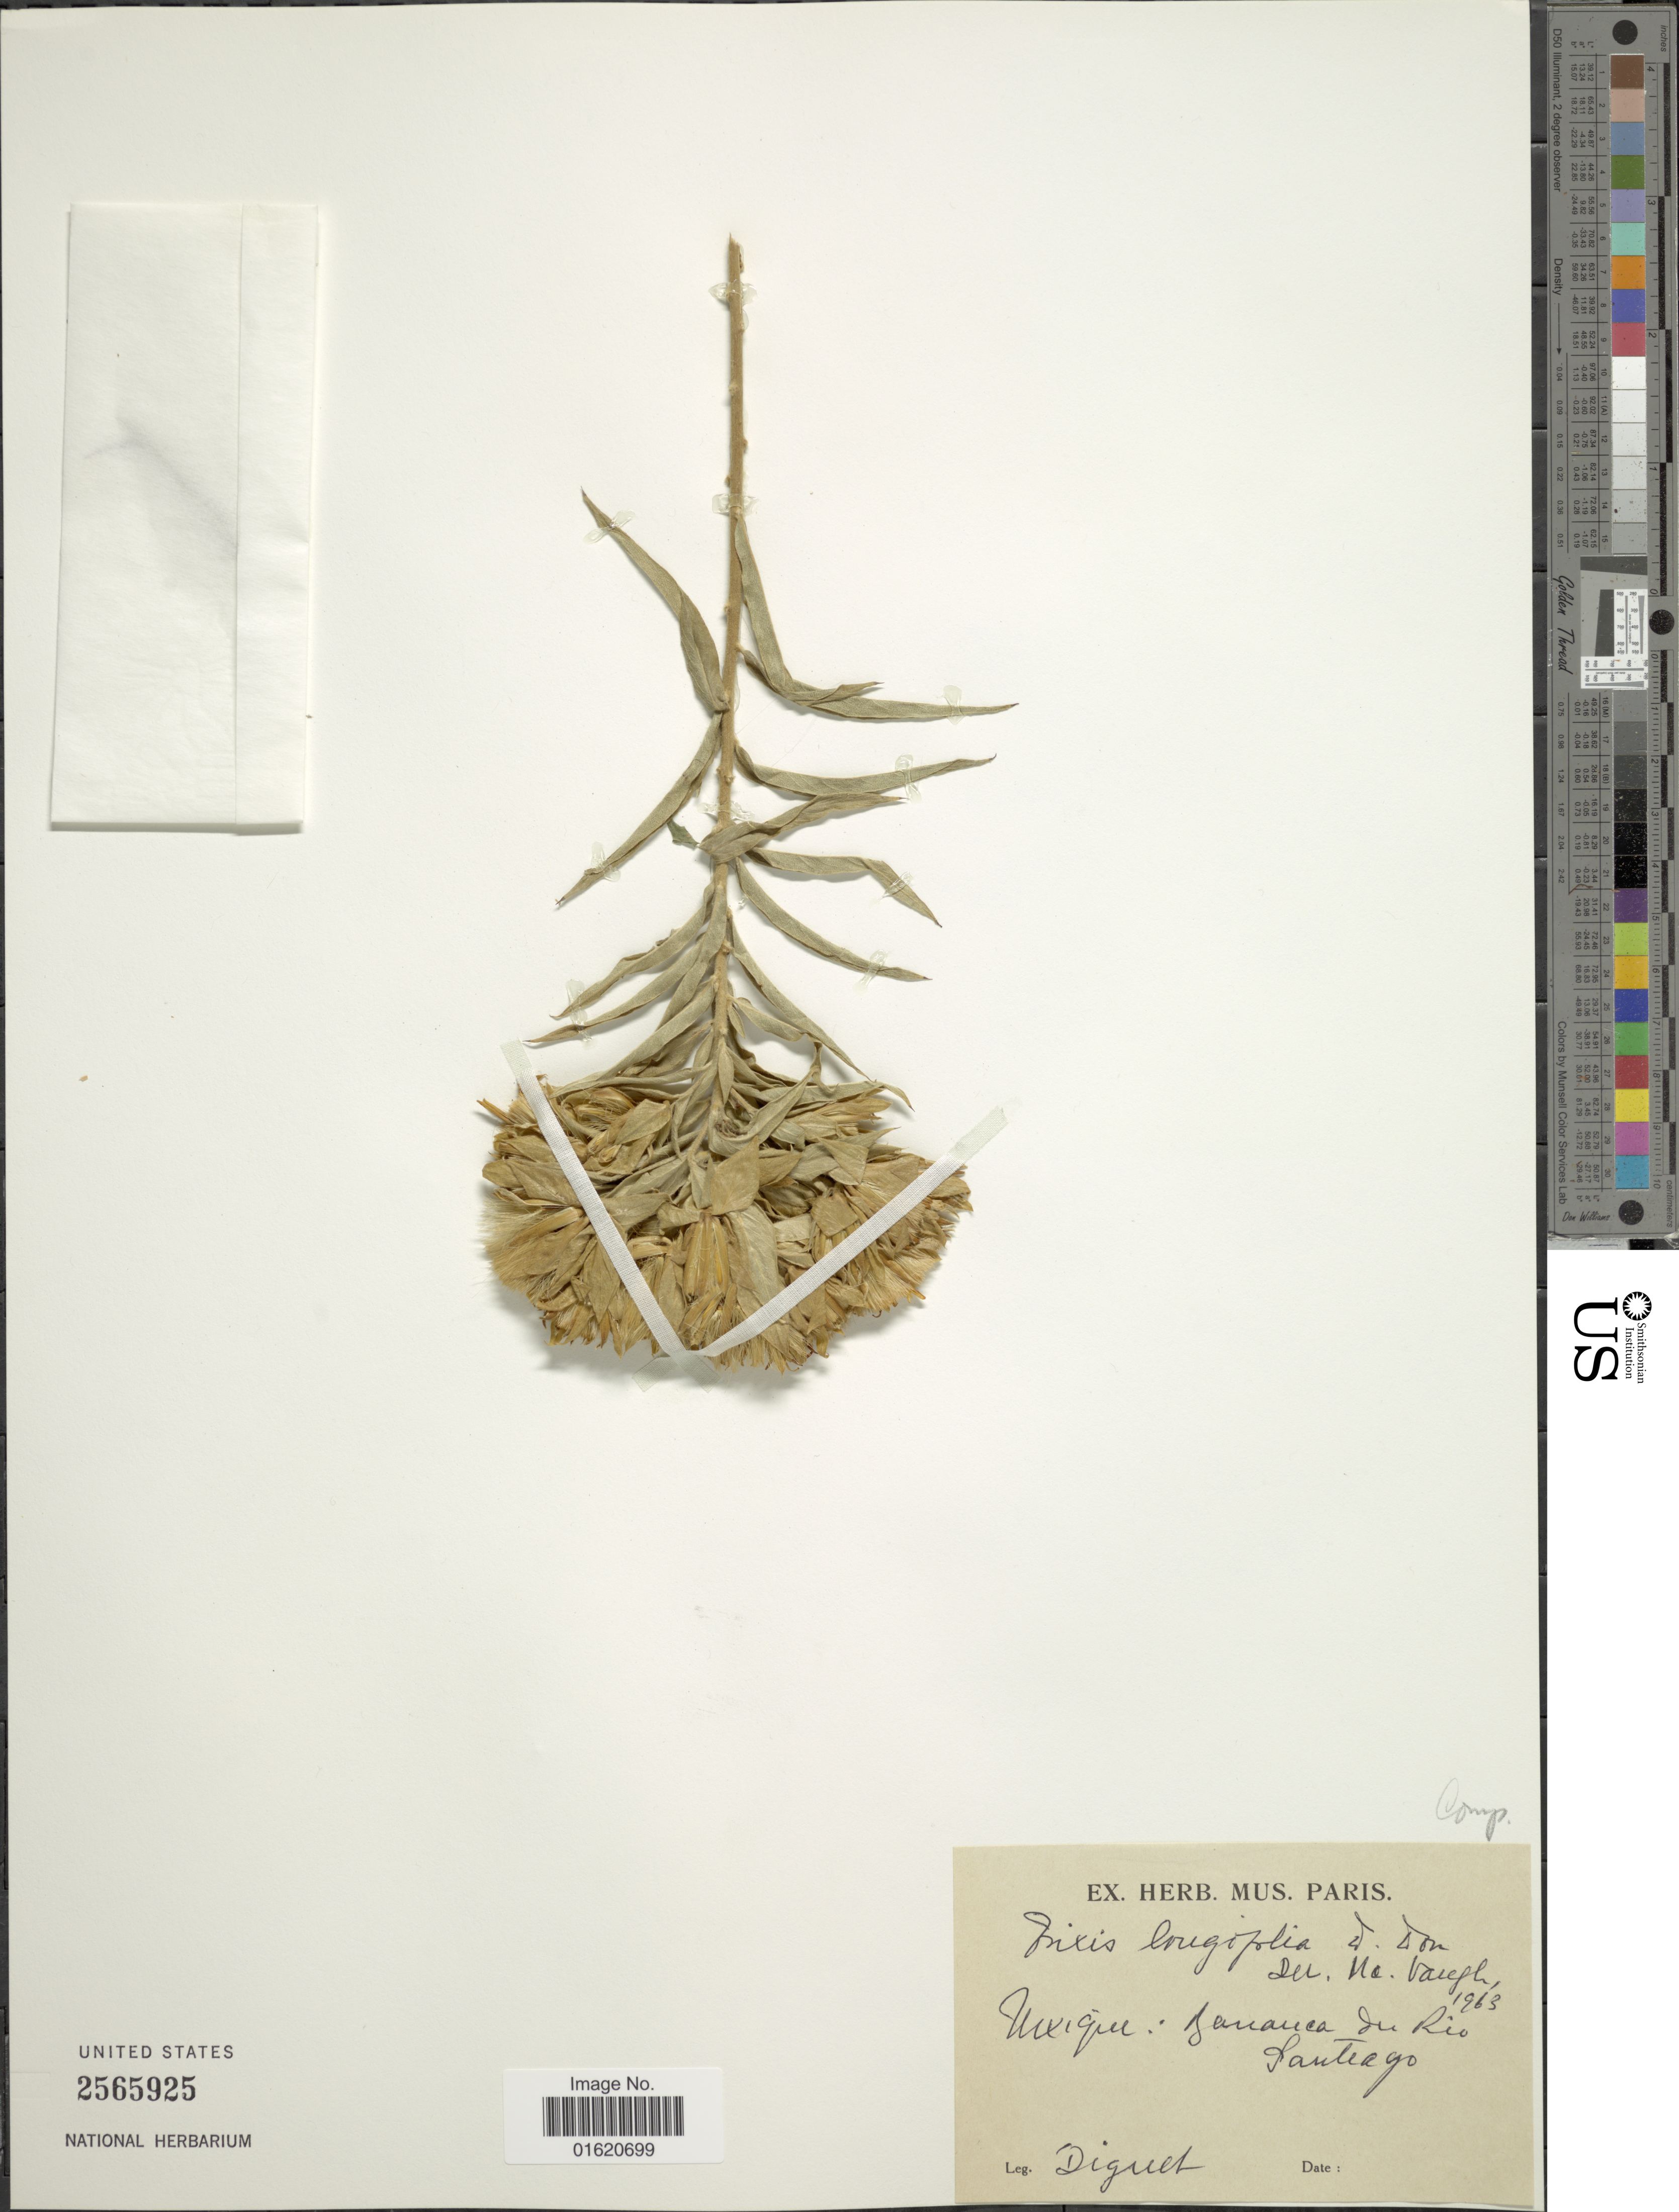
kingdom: Plantae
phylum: Tracheophyta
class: Magnoliopsida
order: Asterales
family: Asteraceae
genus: Trixis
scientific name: Trixis longifolia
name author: D. Don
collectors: -. Diguet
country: Mexico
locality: Barranca se Rio Santiago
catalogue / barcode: US 2565925